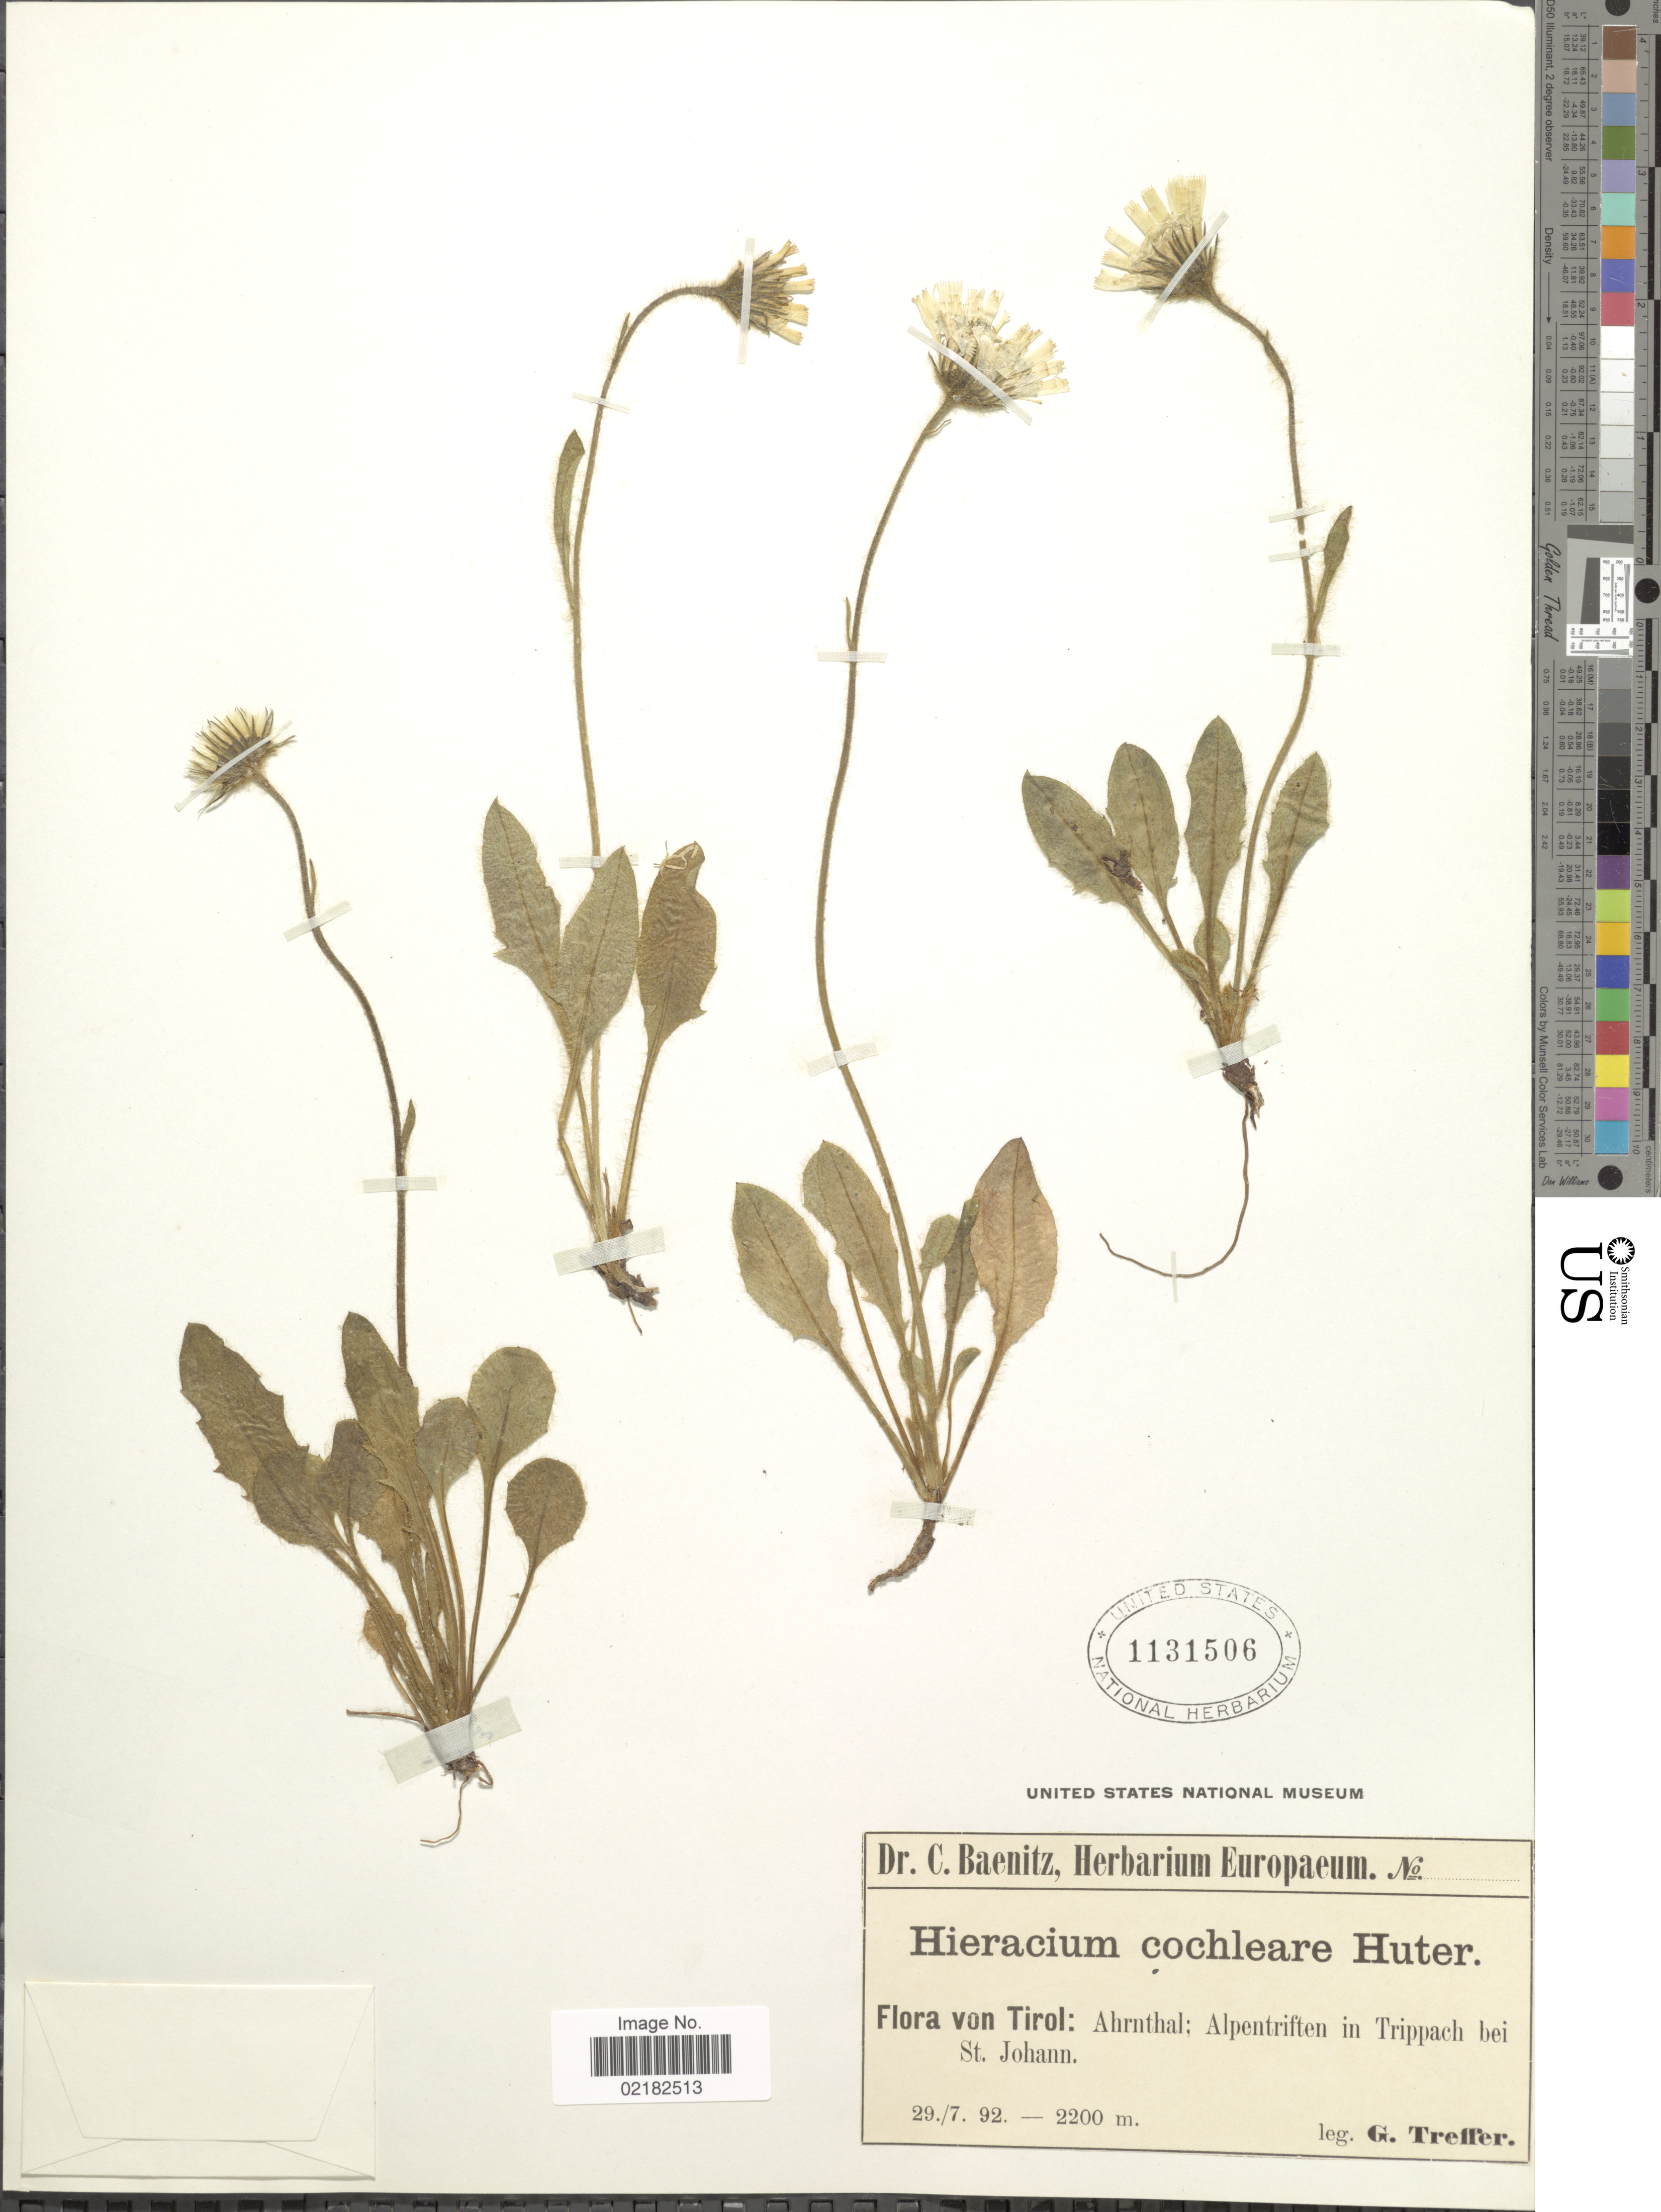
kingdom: Plantae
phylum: Tracheophyta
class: Magnoliopsida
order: Asterales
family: Asteraceae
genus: Hieracium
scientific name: Hieracium nigrescens subsp. cochleare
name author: (Huter) Zahn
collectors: G. Treffer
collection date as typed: Transcribed d/m/y: 29/7/92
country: Austria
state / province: Tirol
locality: Ahrnthal, Alpentriften in Trippach bei St. Johann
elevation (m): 2200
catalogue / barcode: US 1131506